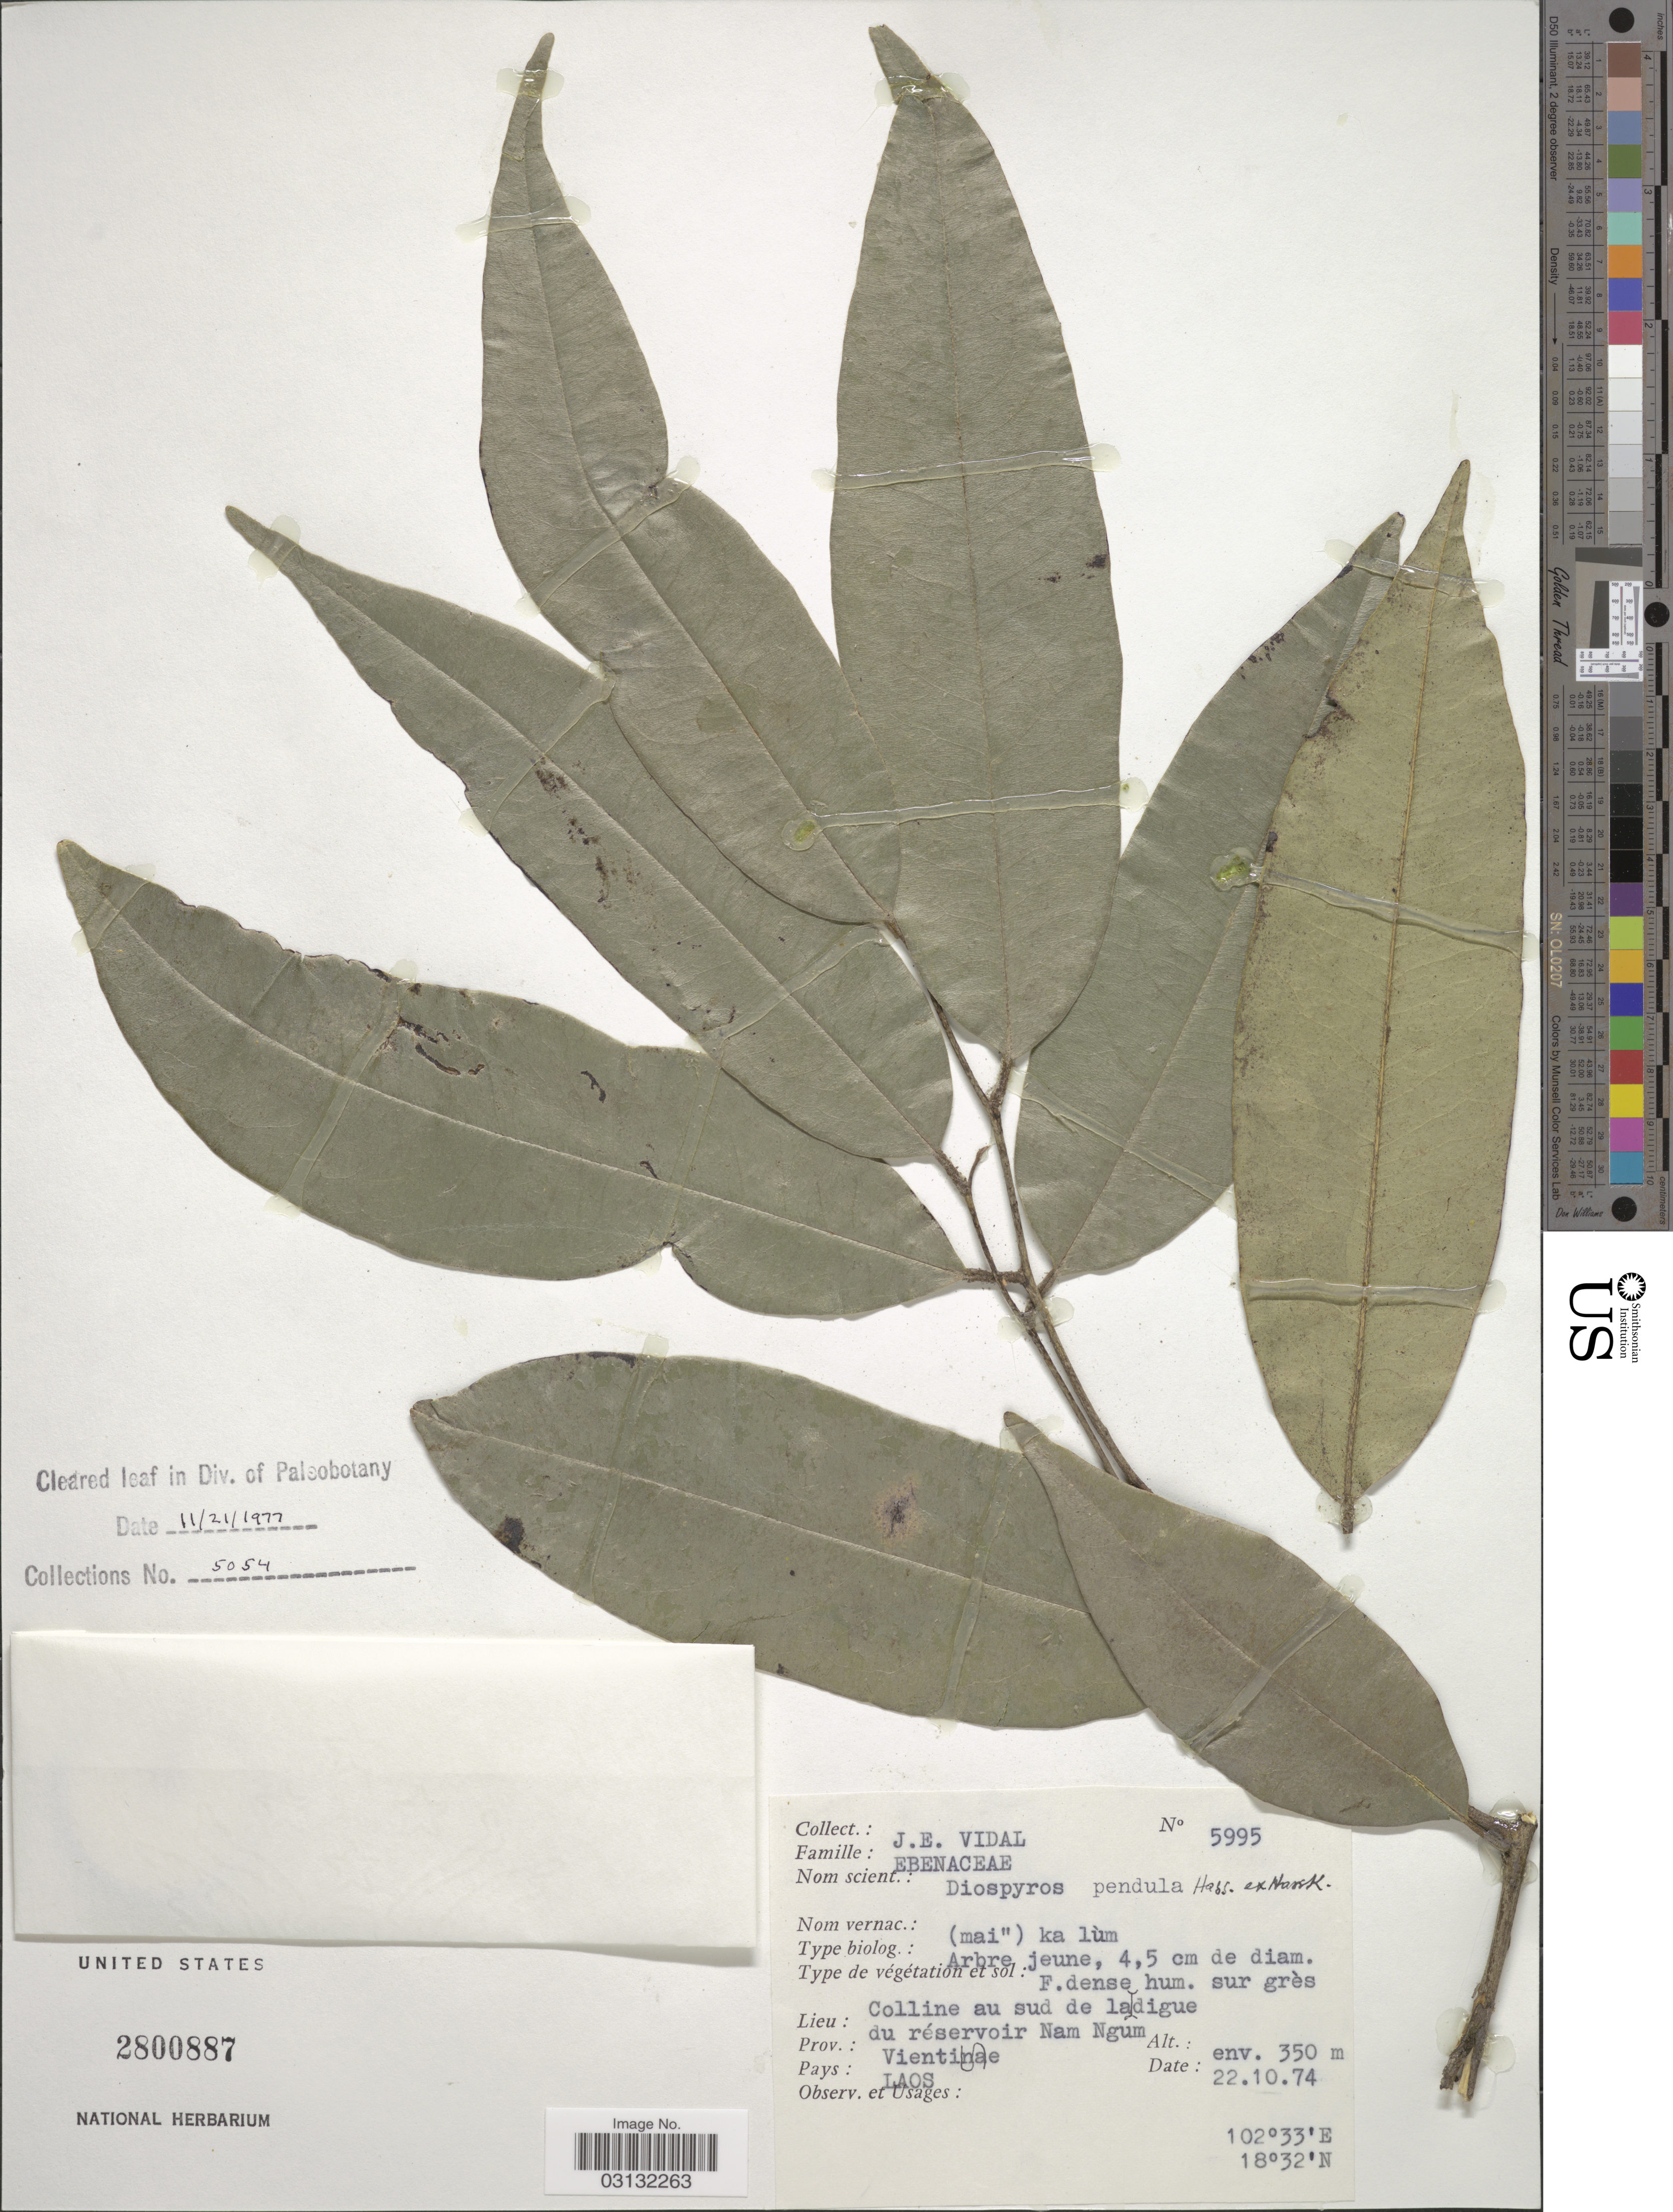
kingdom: Plantae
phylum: Tracheophyta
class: Magnoliopsida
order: Ericales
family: Ebenaceae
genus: Diospyros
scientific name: Diospyros pendula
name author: Hasselt ex Hassk.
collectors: J. E. Vidal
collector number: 5995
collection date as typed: Transcribed d/m/y: 22/10/74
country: Laos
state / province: Vientiane City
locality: Du réservoir Nam Ngum. Prov.: Vientiane.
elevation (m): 350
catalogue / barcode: US 2800887